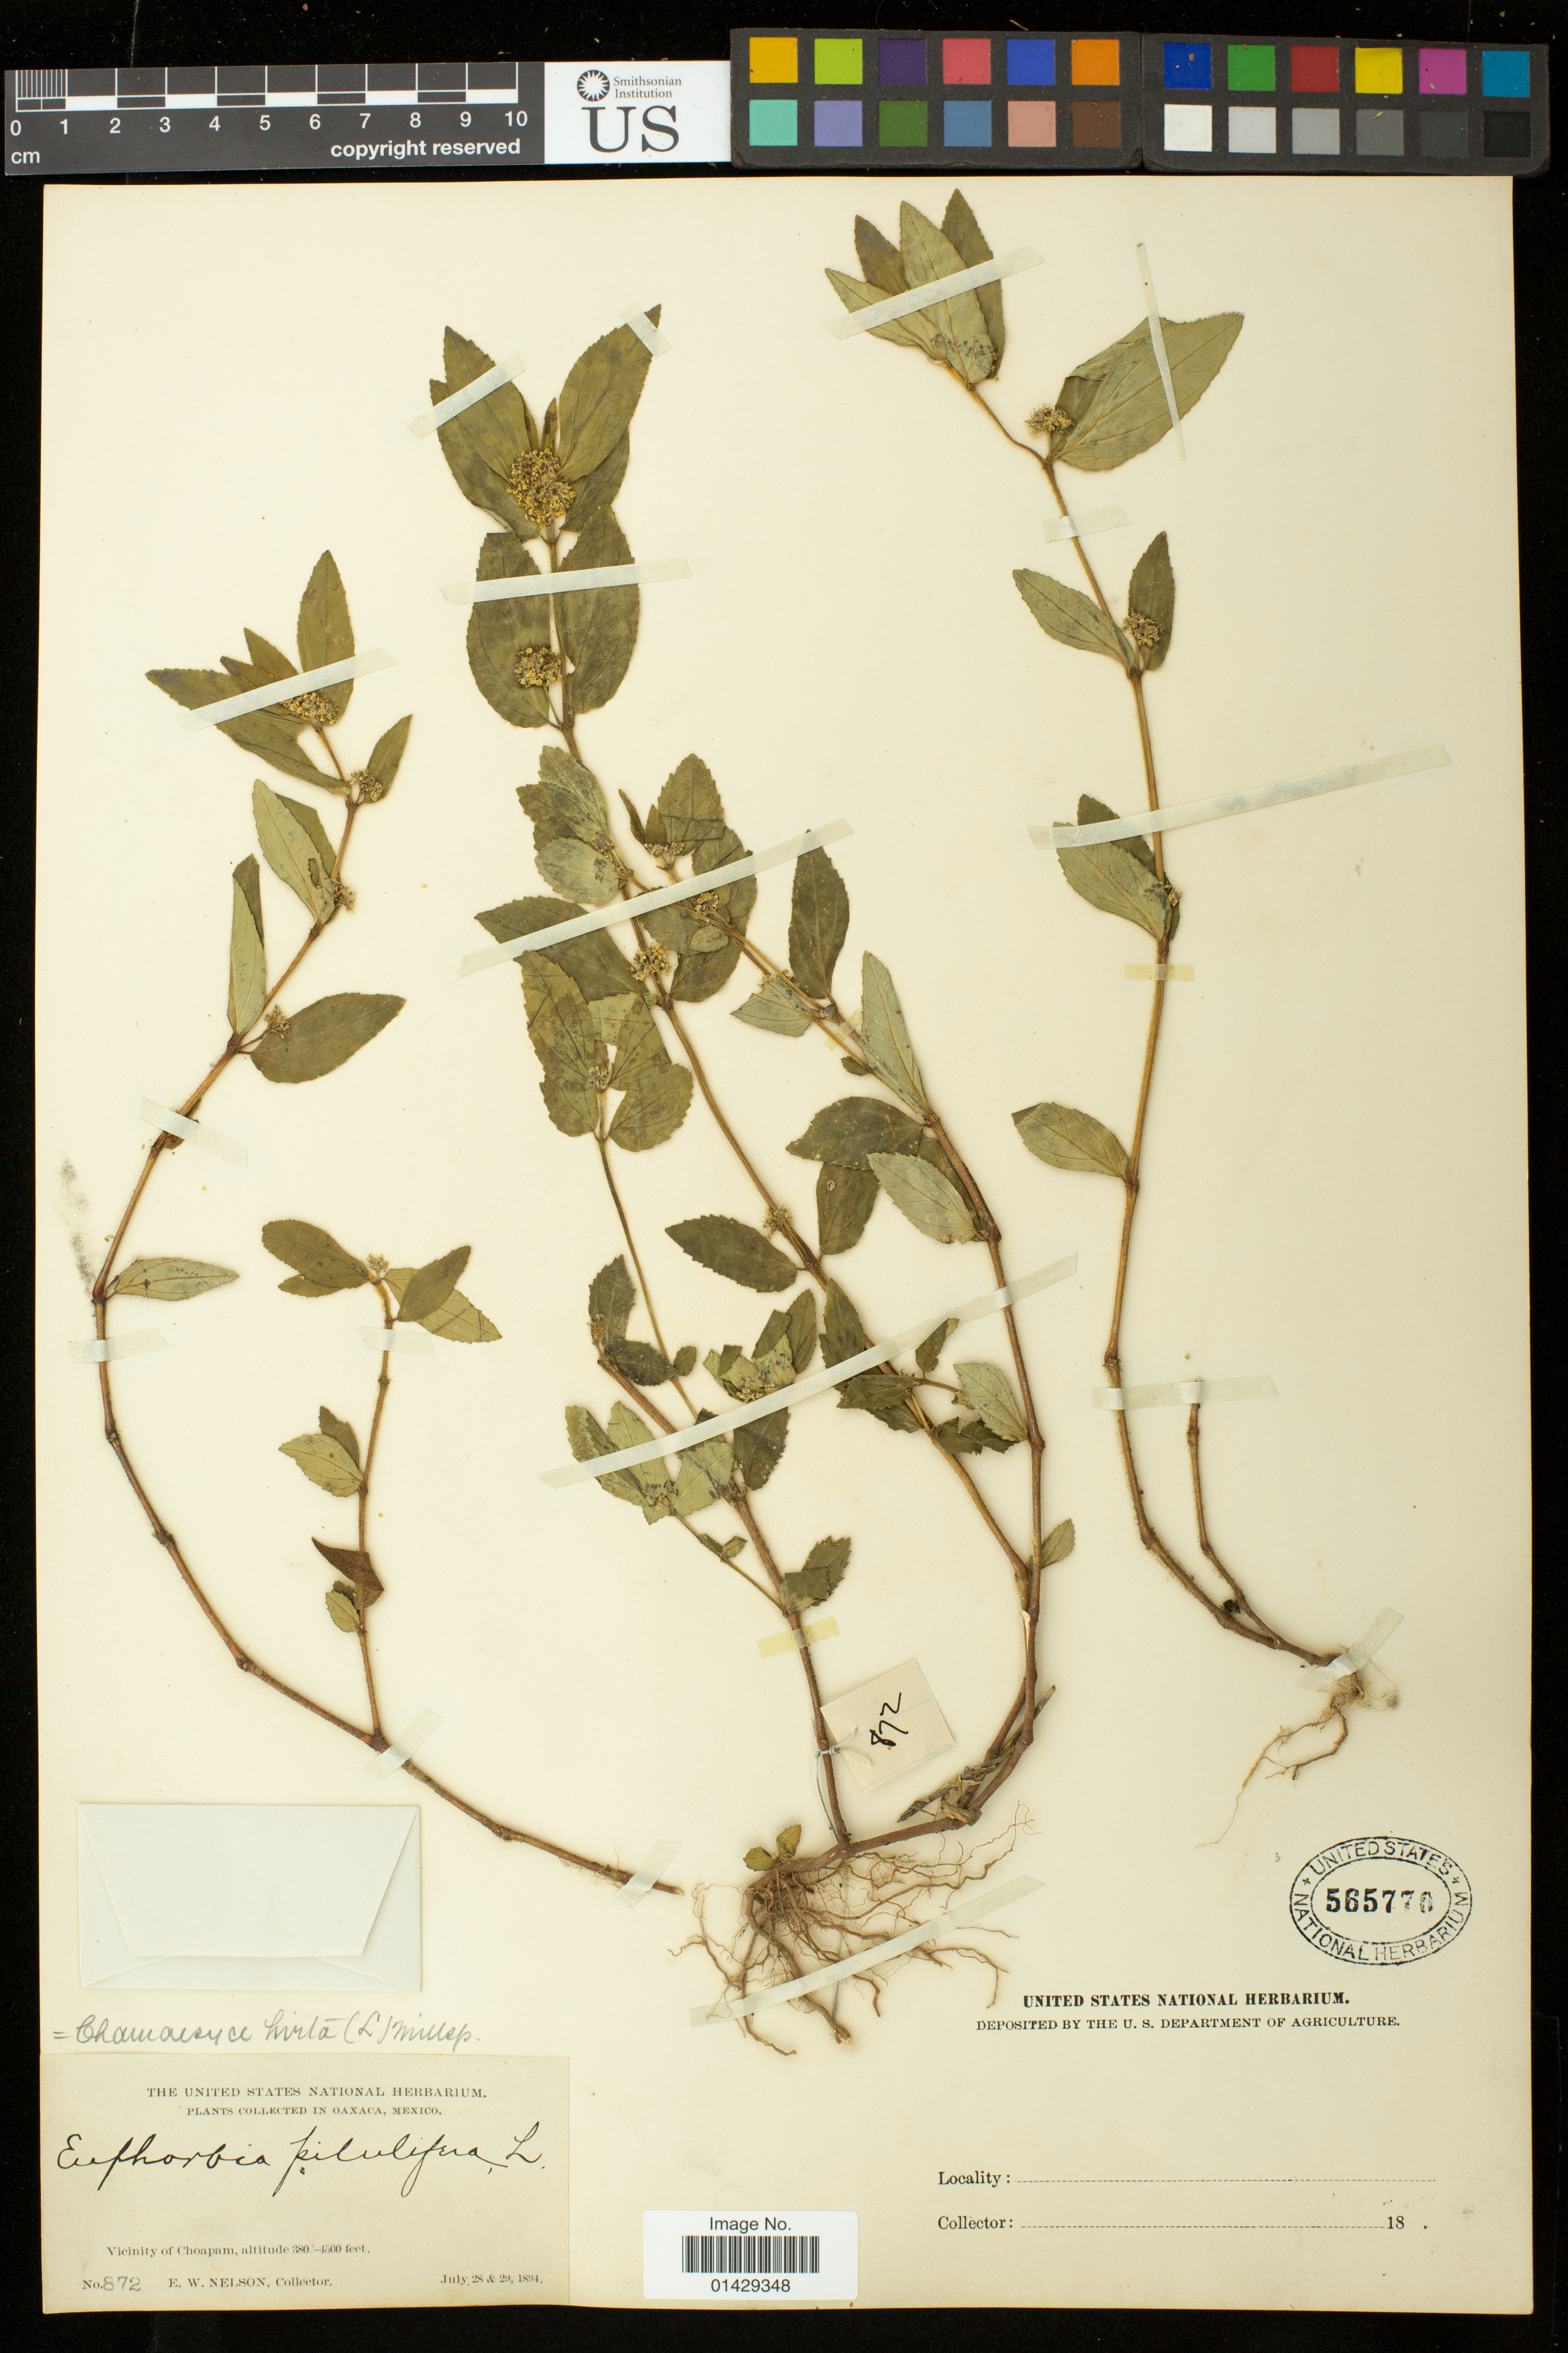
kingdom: Plantae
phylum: Tracheophyta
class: Magnoliopsida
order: Malpighiales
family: Euphorbiaceae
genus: Euphorbia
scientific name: Euphorbia hirta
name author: L.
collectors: E. W. Nelson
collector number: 872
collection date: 1894-07-28/1894-07-29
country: Mexico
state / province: Oaxaca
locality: Vicinity of Choapam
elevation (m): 1158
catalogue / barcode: US 565770